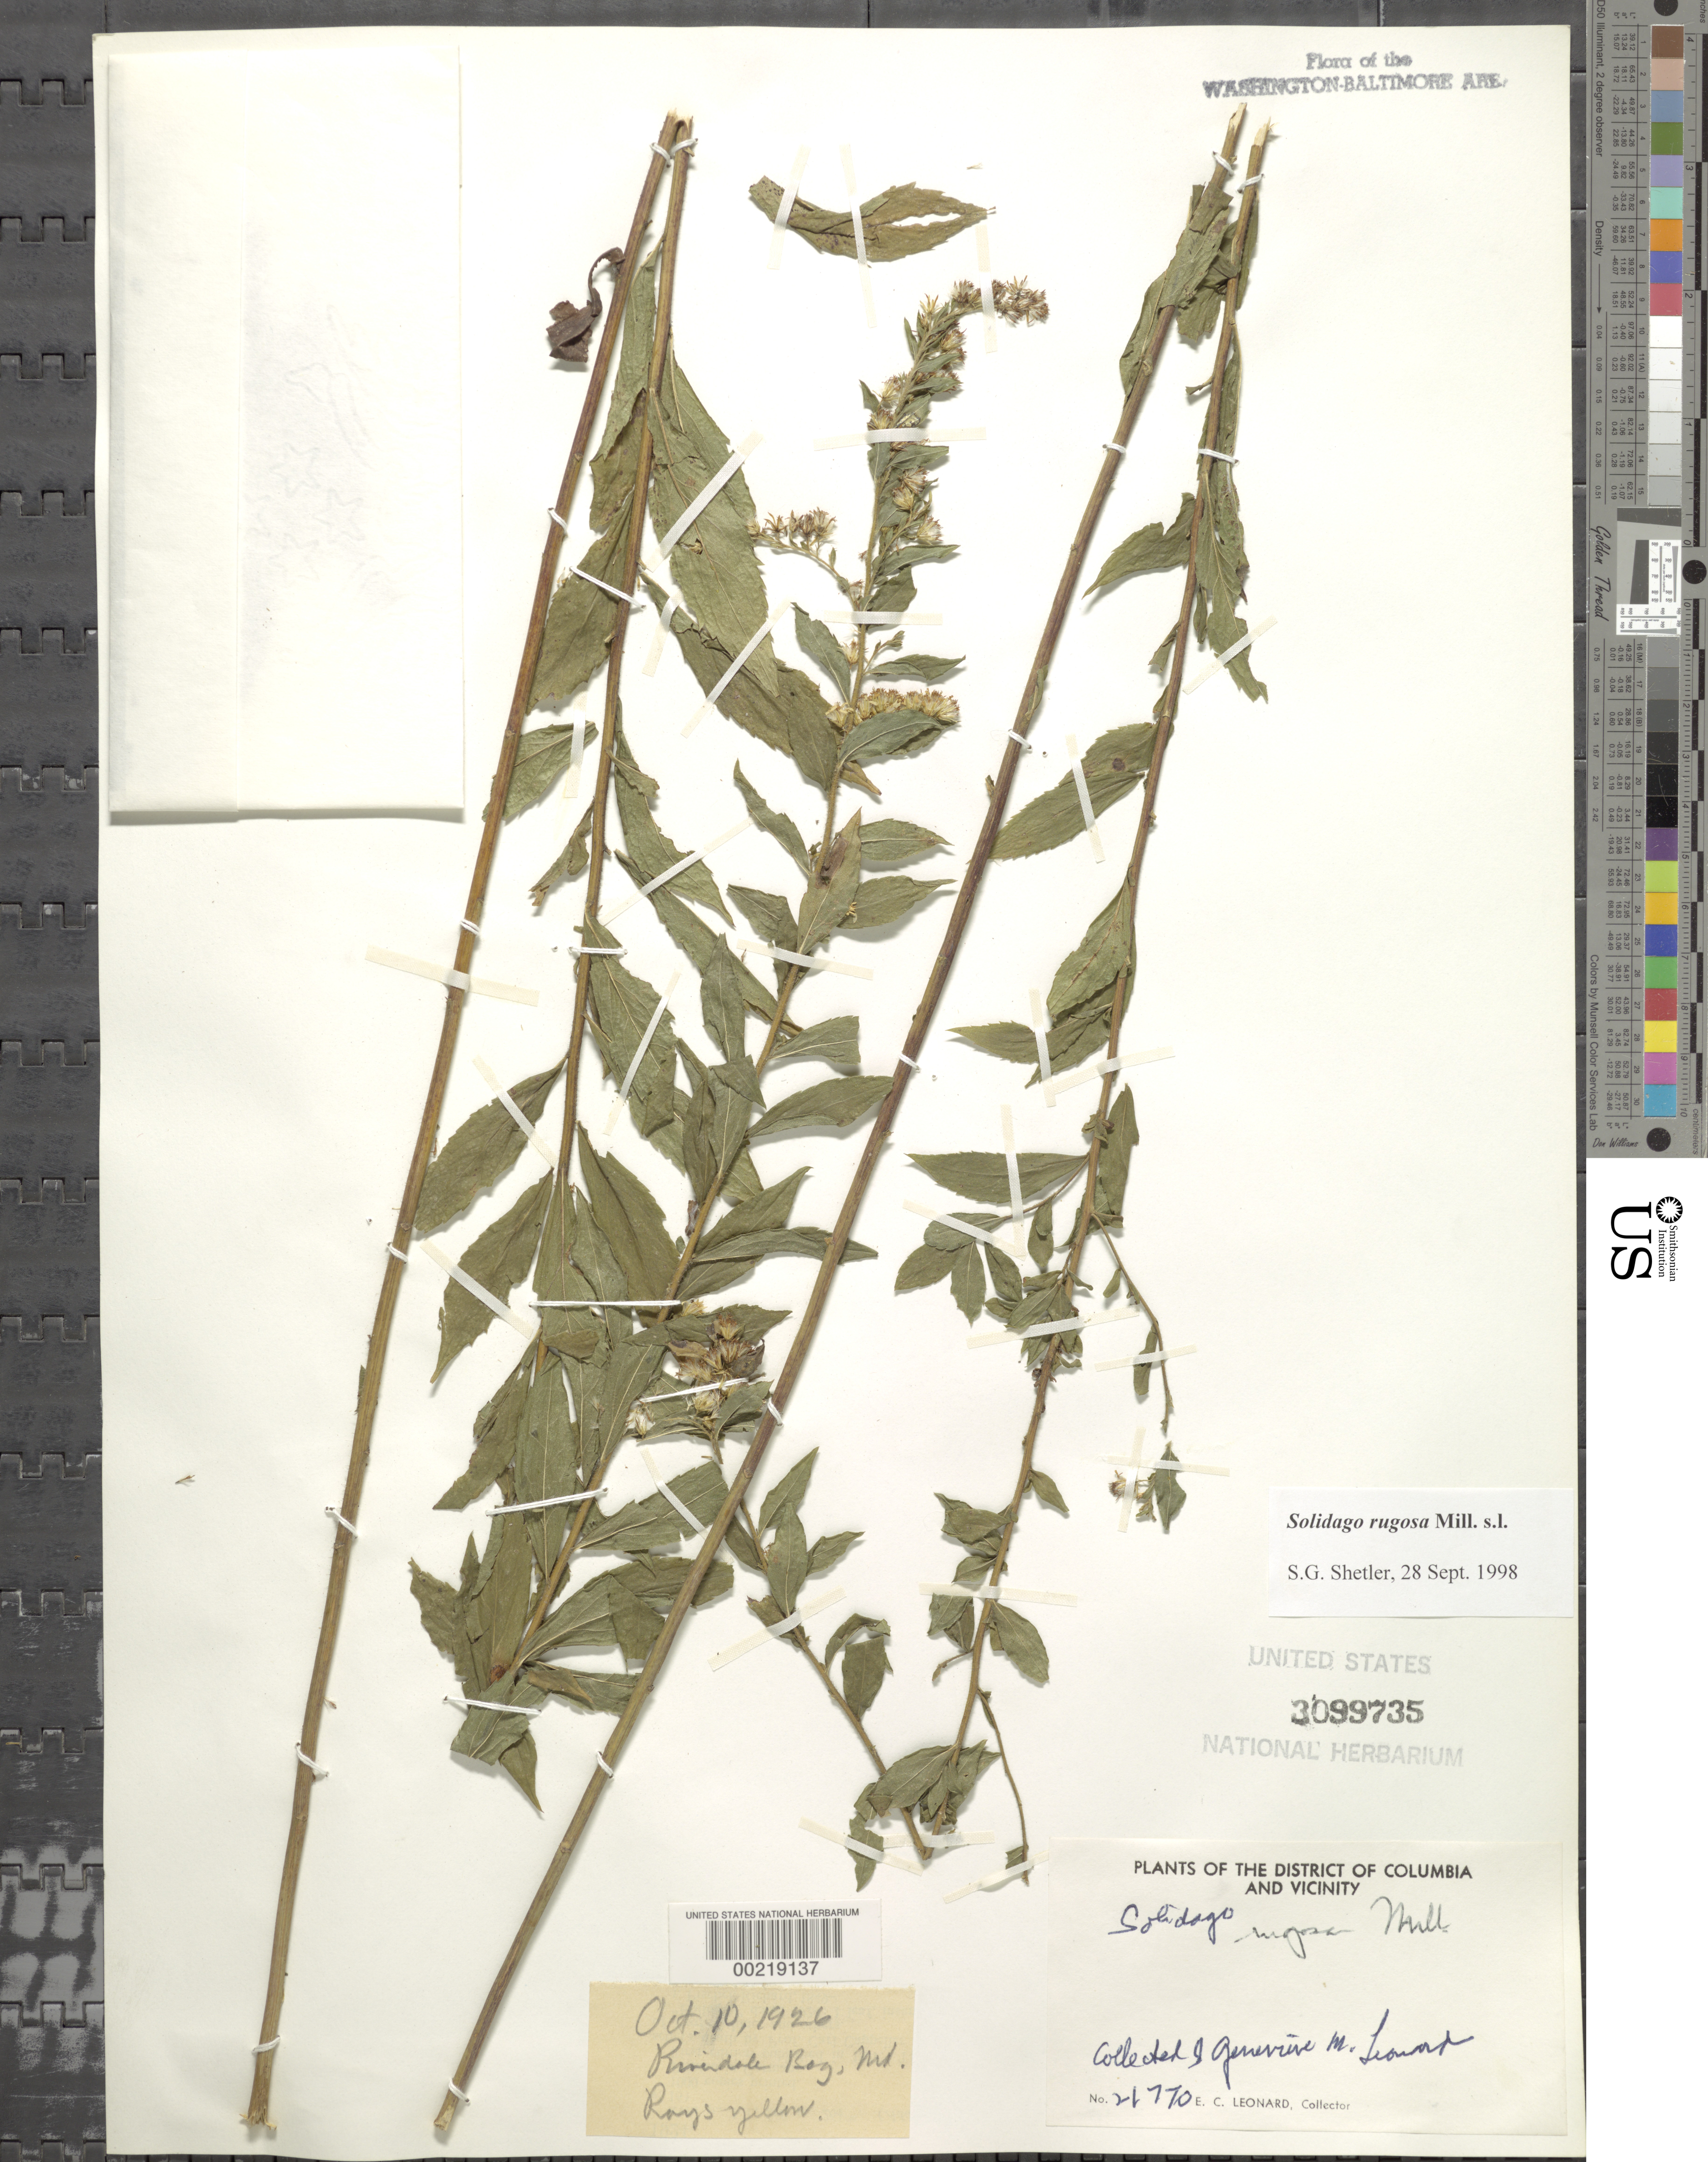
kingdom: Plantae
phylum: Tracheophyta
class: Magnoliopsida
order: Asterales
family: Asteraceae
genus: Solidago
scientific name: Solidago rugosa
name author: Mill.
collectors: G. M. Leonard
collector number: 21770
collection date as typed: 10 Oct 1926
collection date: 1926-10-10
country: United States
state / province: Maryland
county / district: Prince George's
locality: Riverdale Bog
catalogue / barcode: US 3099735